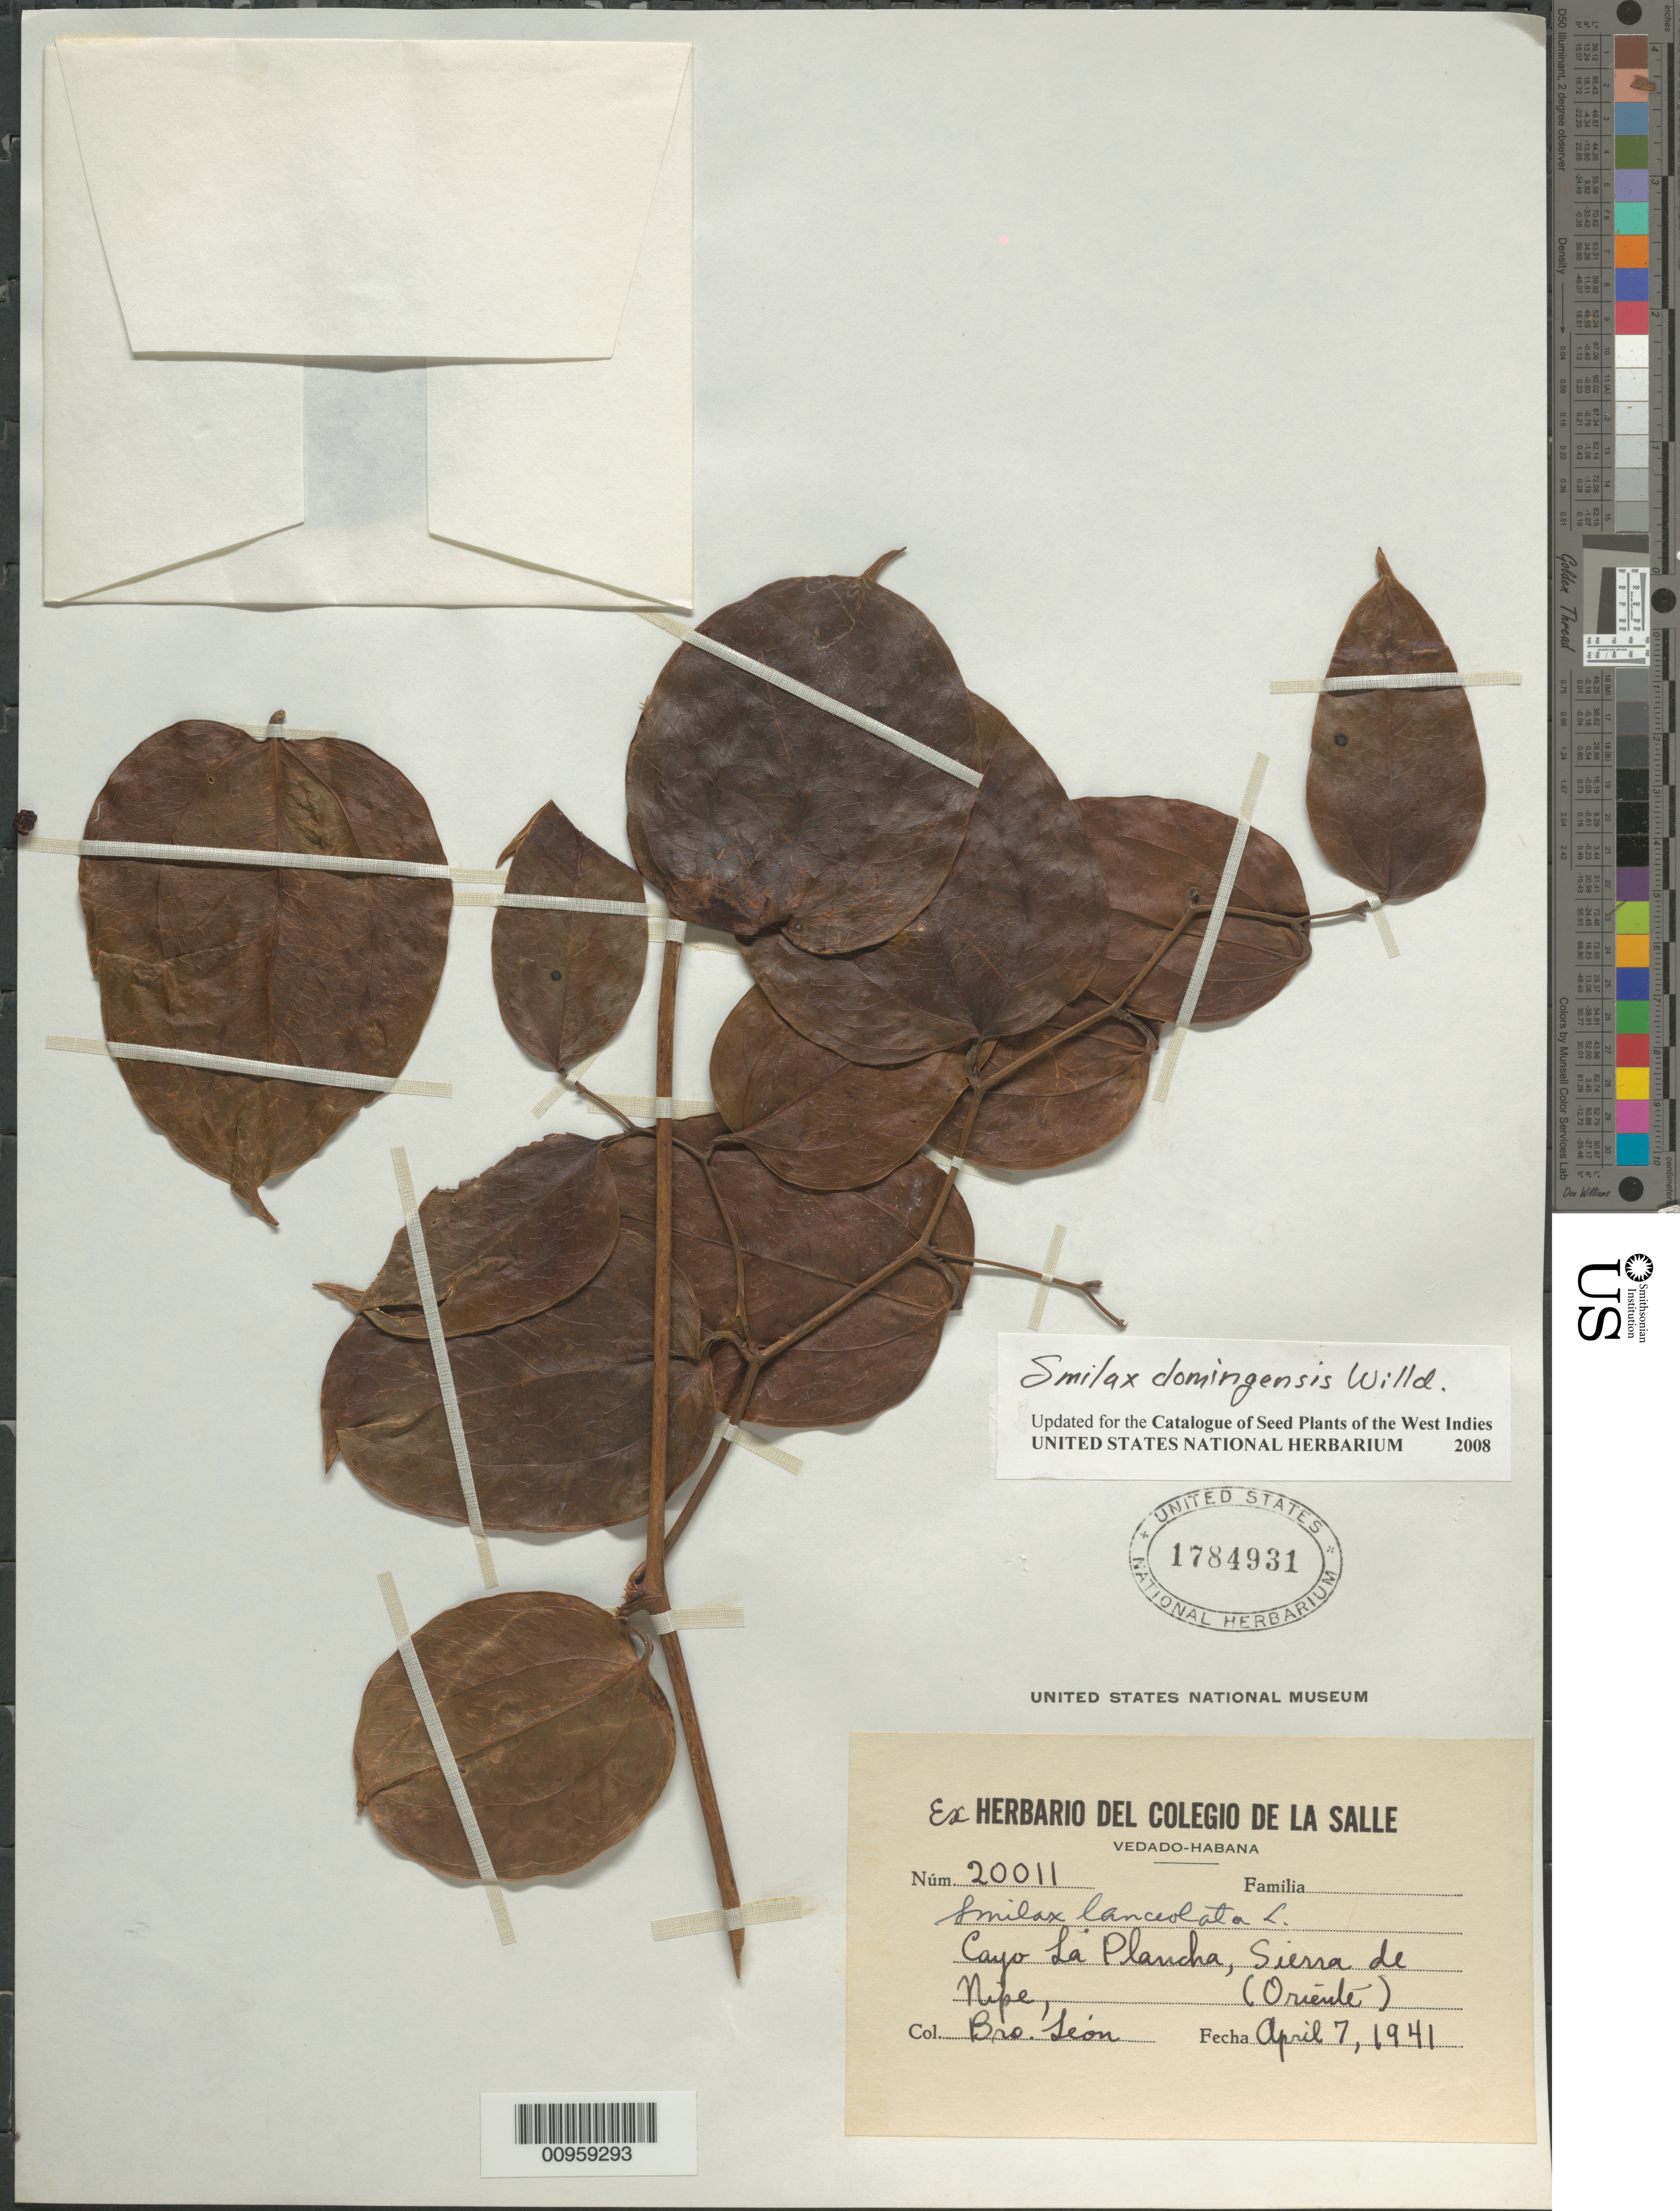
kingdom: Plantae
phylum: Tracheophyta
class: Liliopsida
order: Liliales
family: Smilacaceae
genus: Smilax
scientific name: Smilax domingensis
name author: Willd.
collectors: Bro. León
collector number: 20011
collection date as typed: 07 Apr 1941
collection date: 1941-04-07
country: Cuba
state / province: Holguín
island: Cuba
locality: Cayo La Plancha, Sierra de Nipe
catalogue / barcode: US 1784931